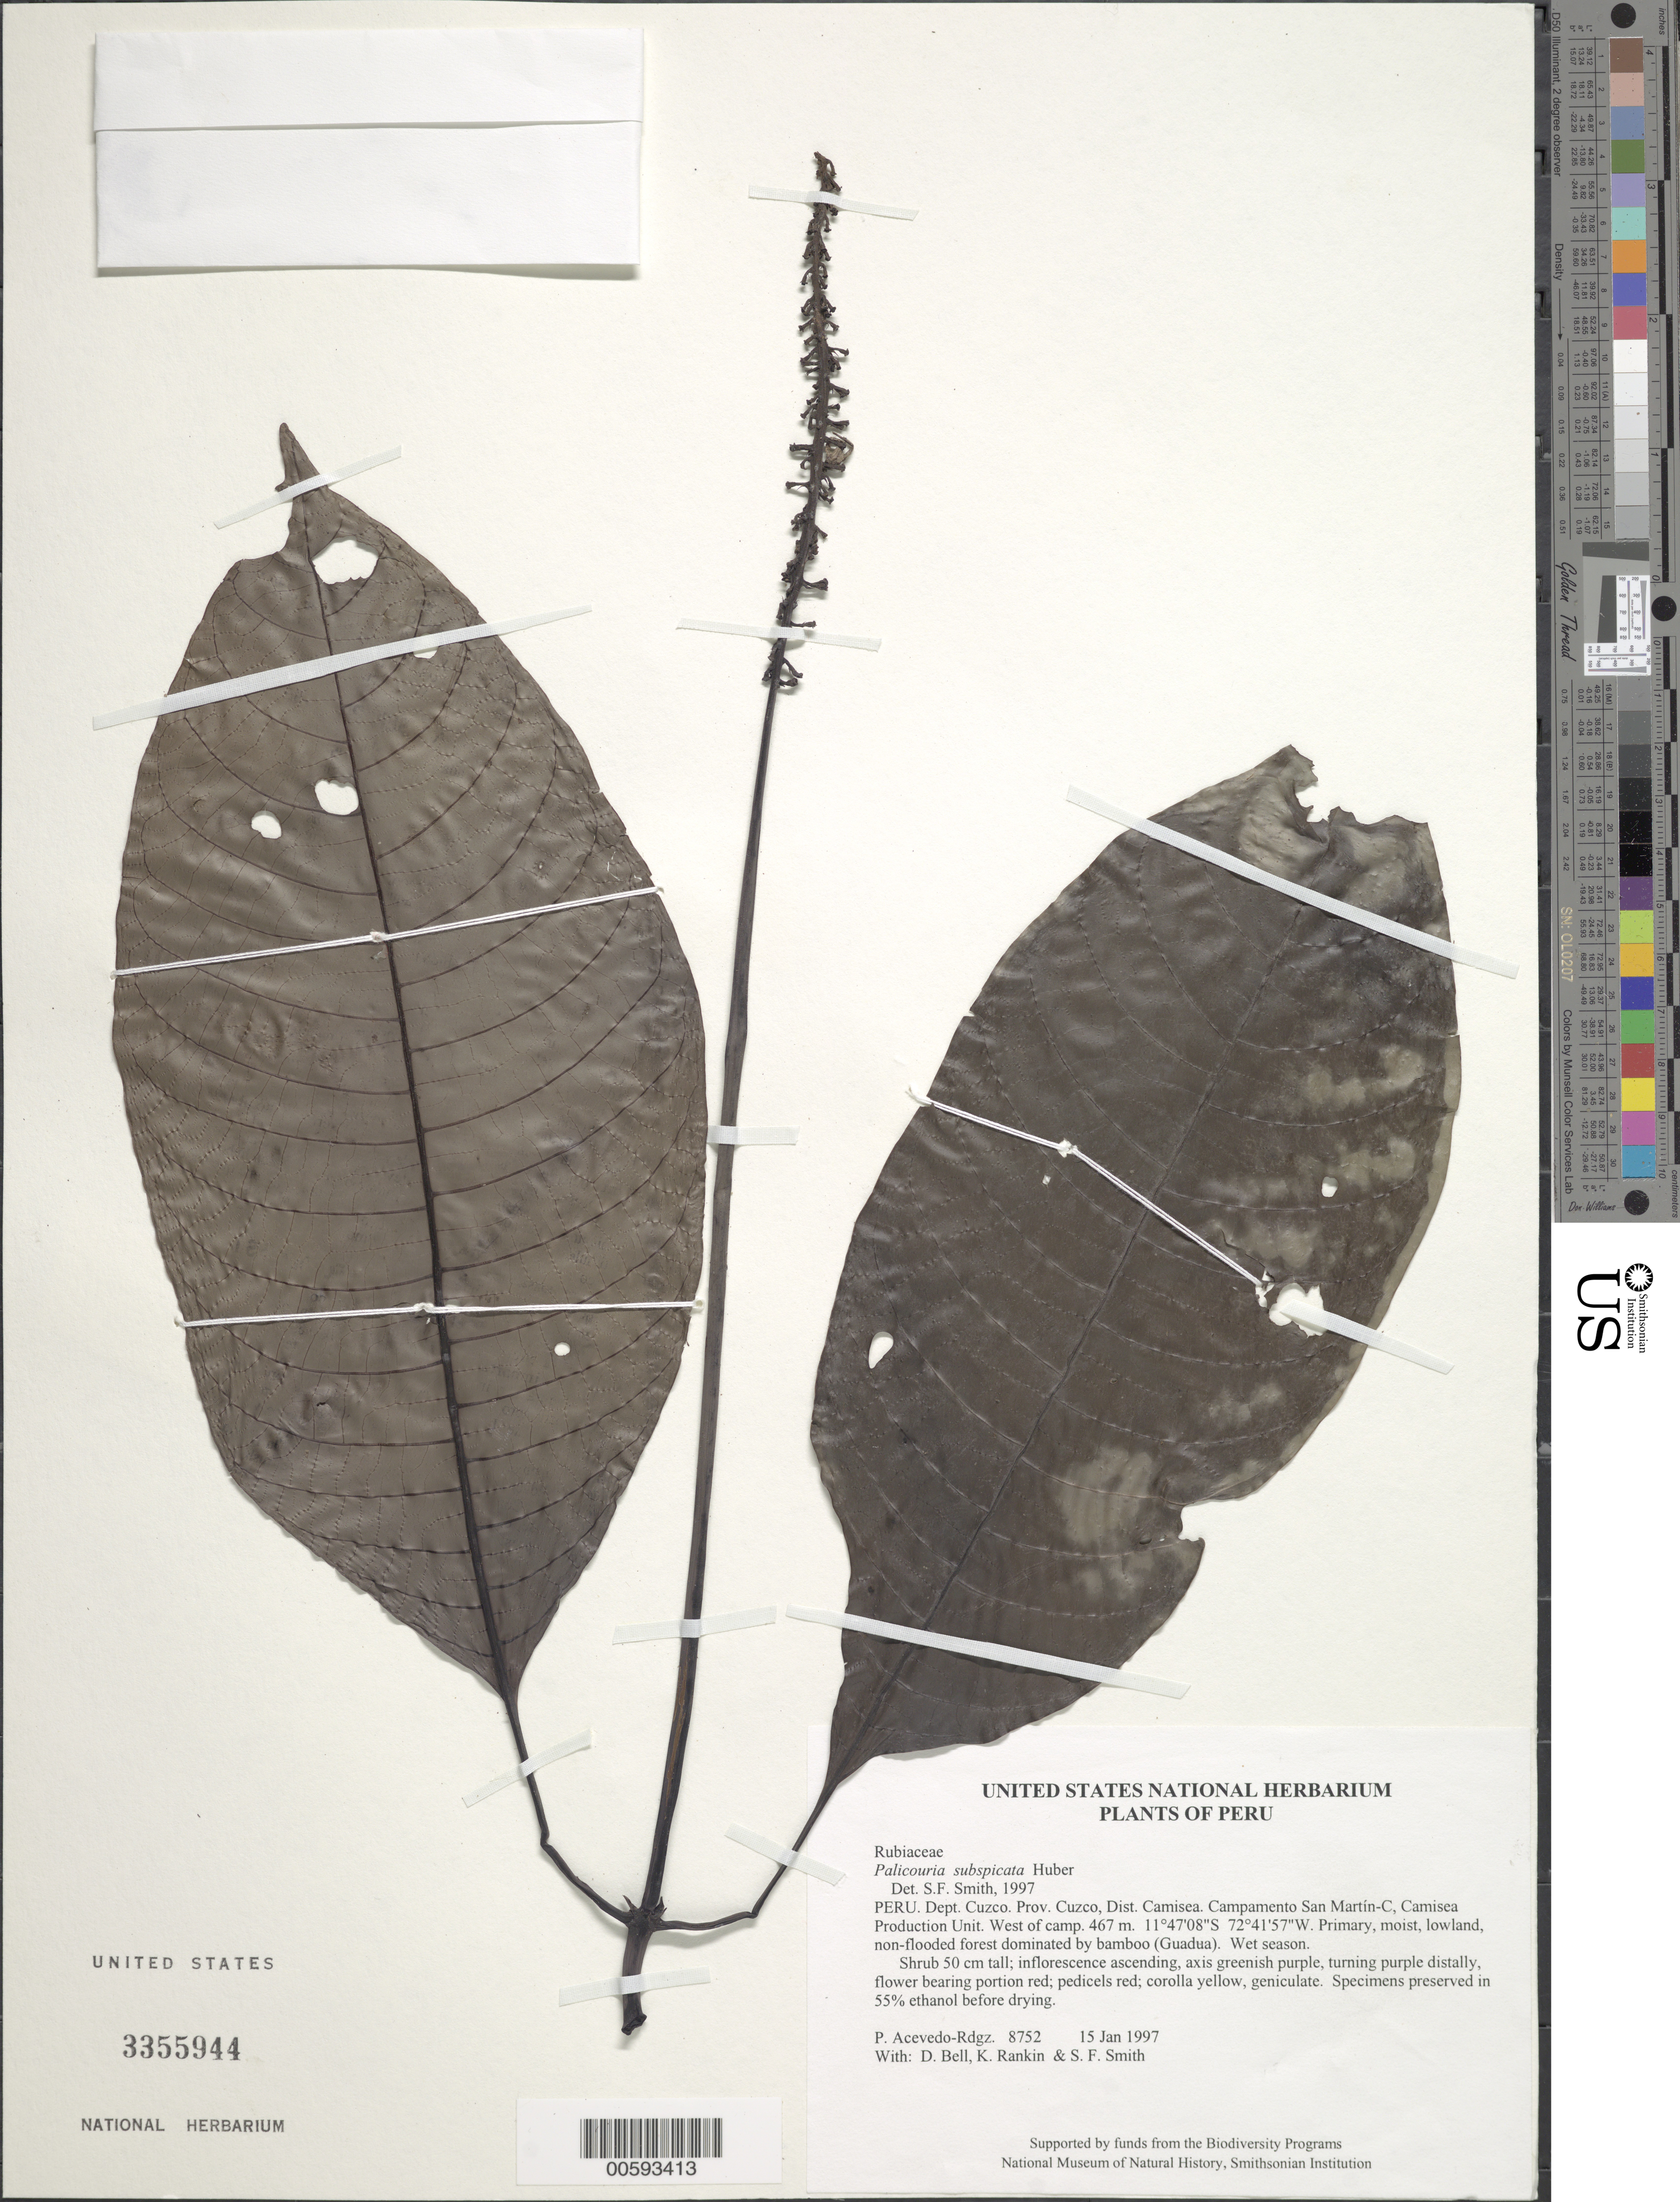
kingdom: Plantae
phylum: Tracheophyta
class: Magnoliopsida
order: Gentianales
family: Rubiaceae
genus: Palicourea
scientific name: Palicourea subspicata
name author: Huber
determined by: Smith, Stephen F., (US), NMNH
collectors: P. Acevedo-Rodr., D. A. Bell, K. B. Rankin & S.F. Smith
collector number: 8752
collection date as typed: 15 Jan 1997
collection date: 1997-01-15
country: Peru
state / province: Cusco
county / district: Cusco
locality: Districto Camisea, Campamento San Martín-C, Camisea Production Unit. West of camp.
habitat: Primary, moist, lowland, non-flooded forest dominated by bamboo (Guadua). Wet season.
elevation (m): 467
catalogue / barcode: US 3355944